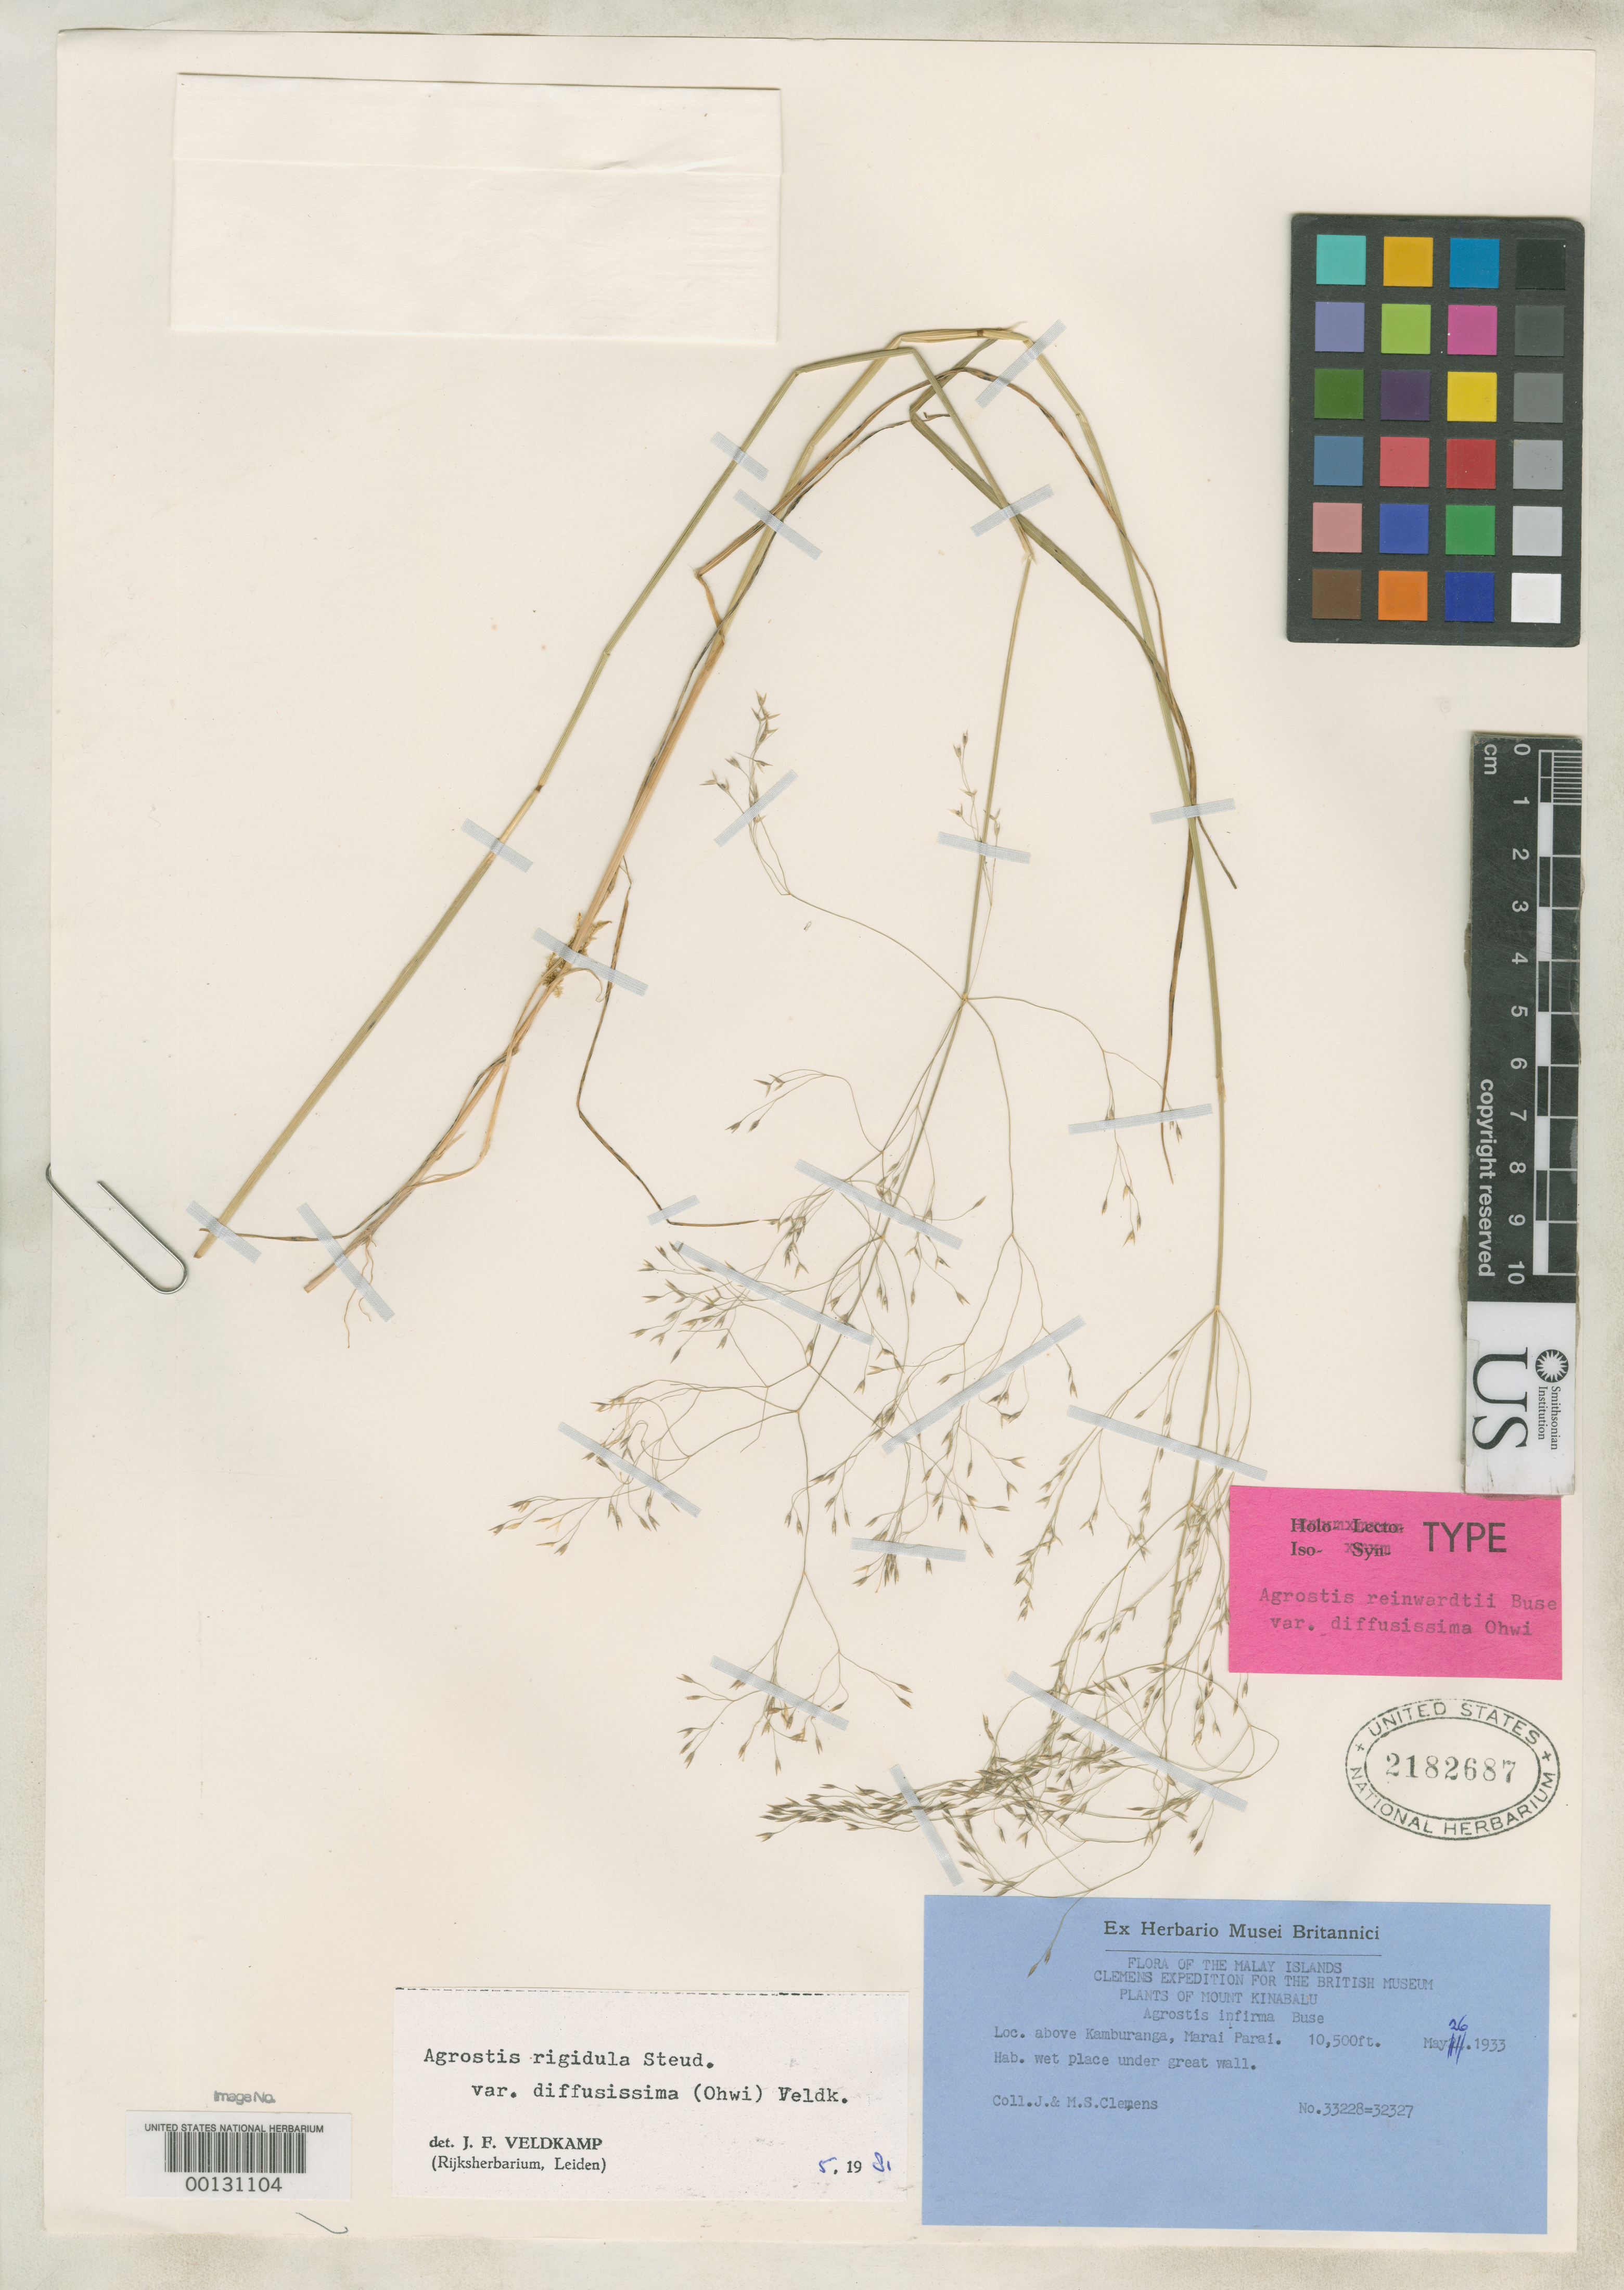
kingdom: Plantae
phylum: Tracheophyta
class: Liliopsida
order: Poales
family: Poaceae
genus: Agrostis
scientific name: Agrostis reinwardtii var. diffusissima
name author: Ohwi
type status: Isotype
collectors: J. Clemens & M. S. Clemens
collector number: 33228 = 32327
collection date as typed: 26 May 1933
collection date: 1933-05-26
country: Malaysia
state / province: Sabah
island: Borneo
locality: Mount Kinabalu, above Kamburanga, marai Parai.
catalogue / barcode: US 2182687